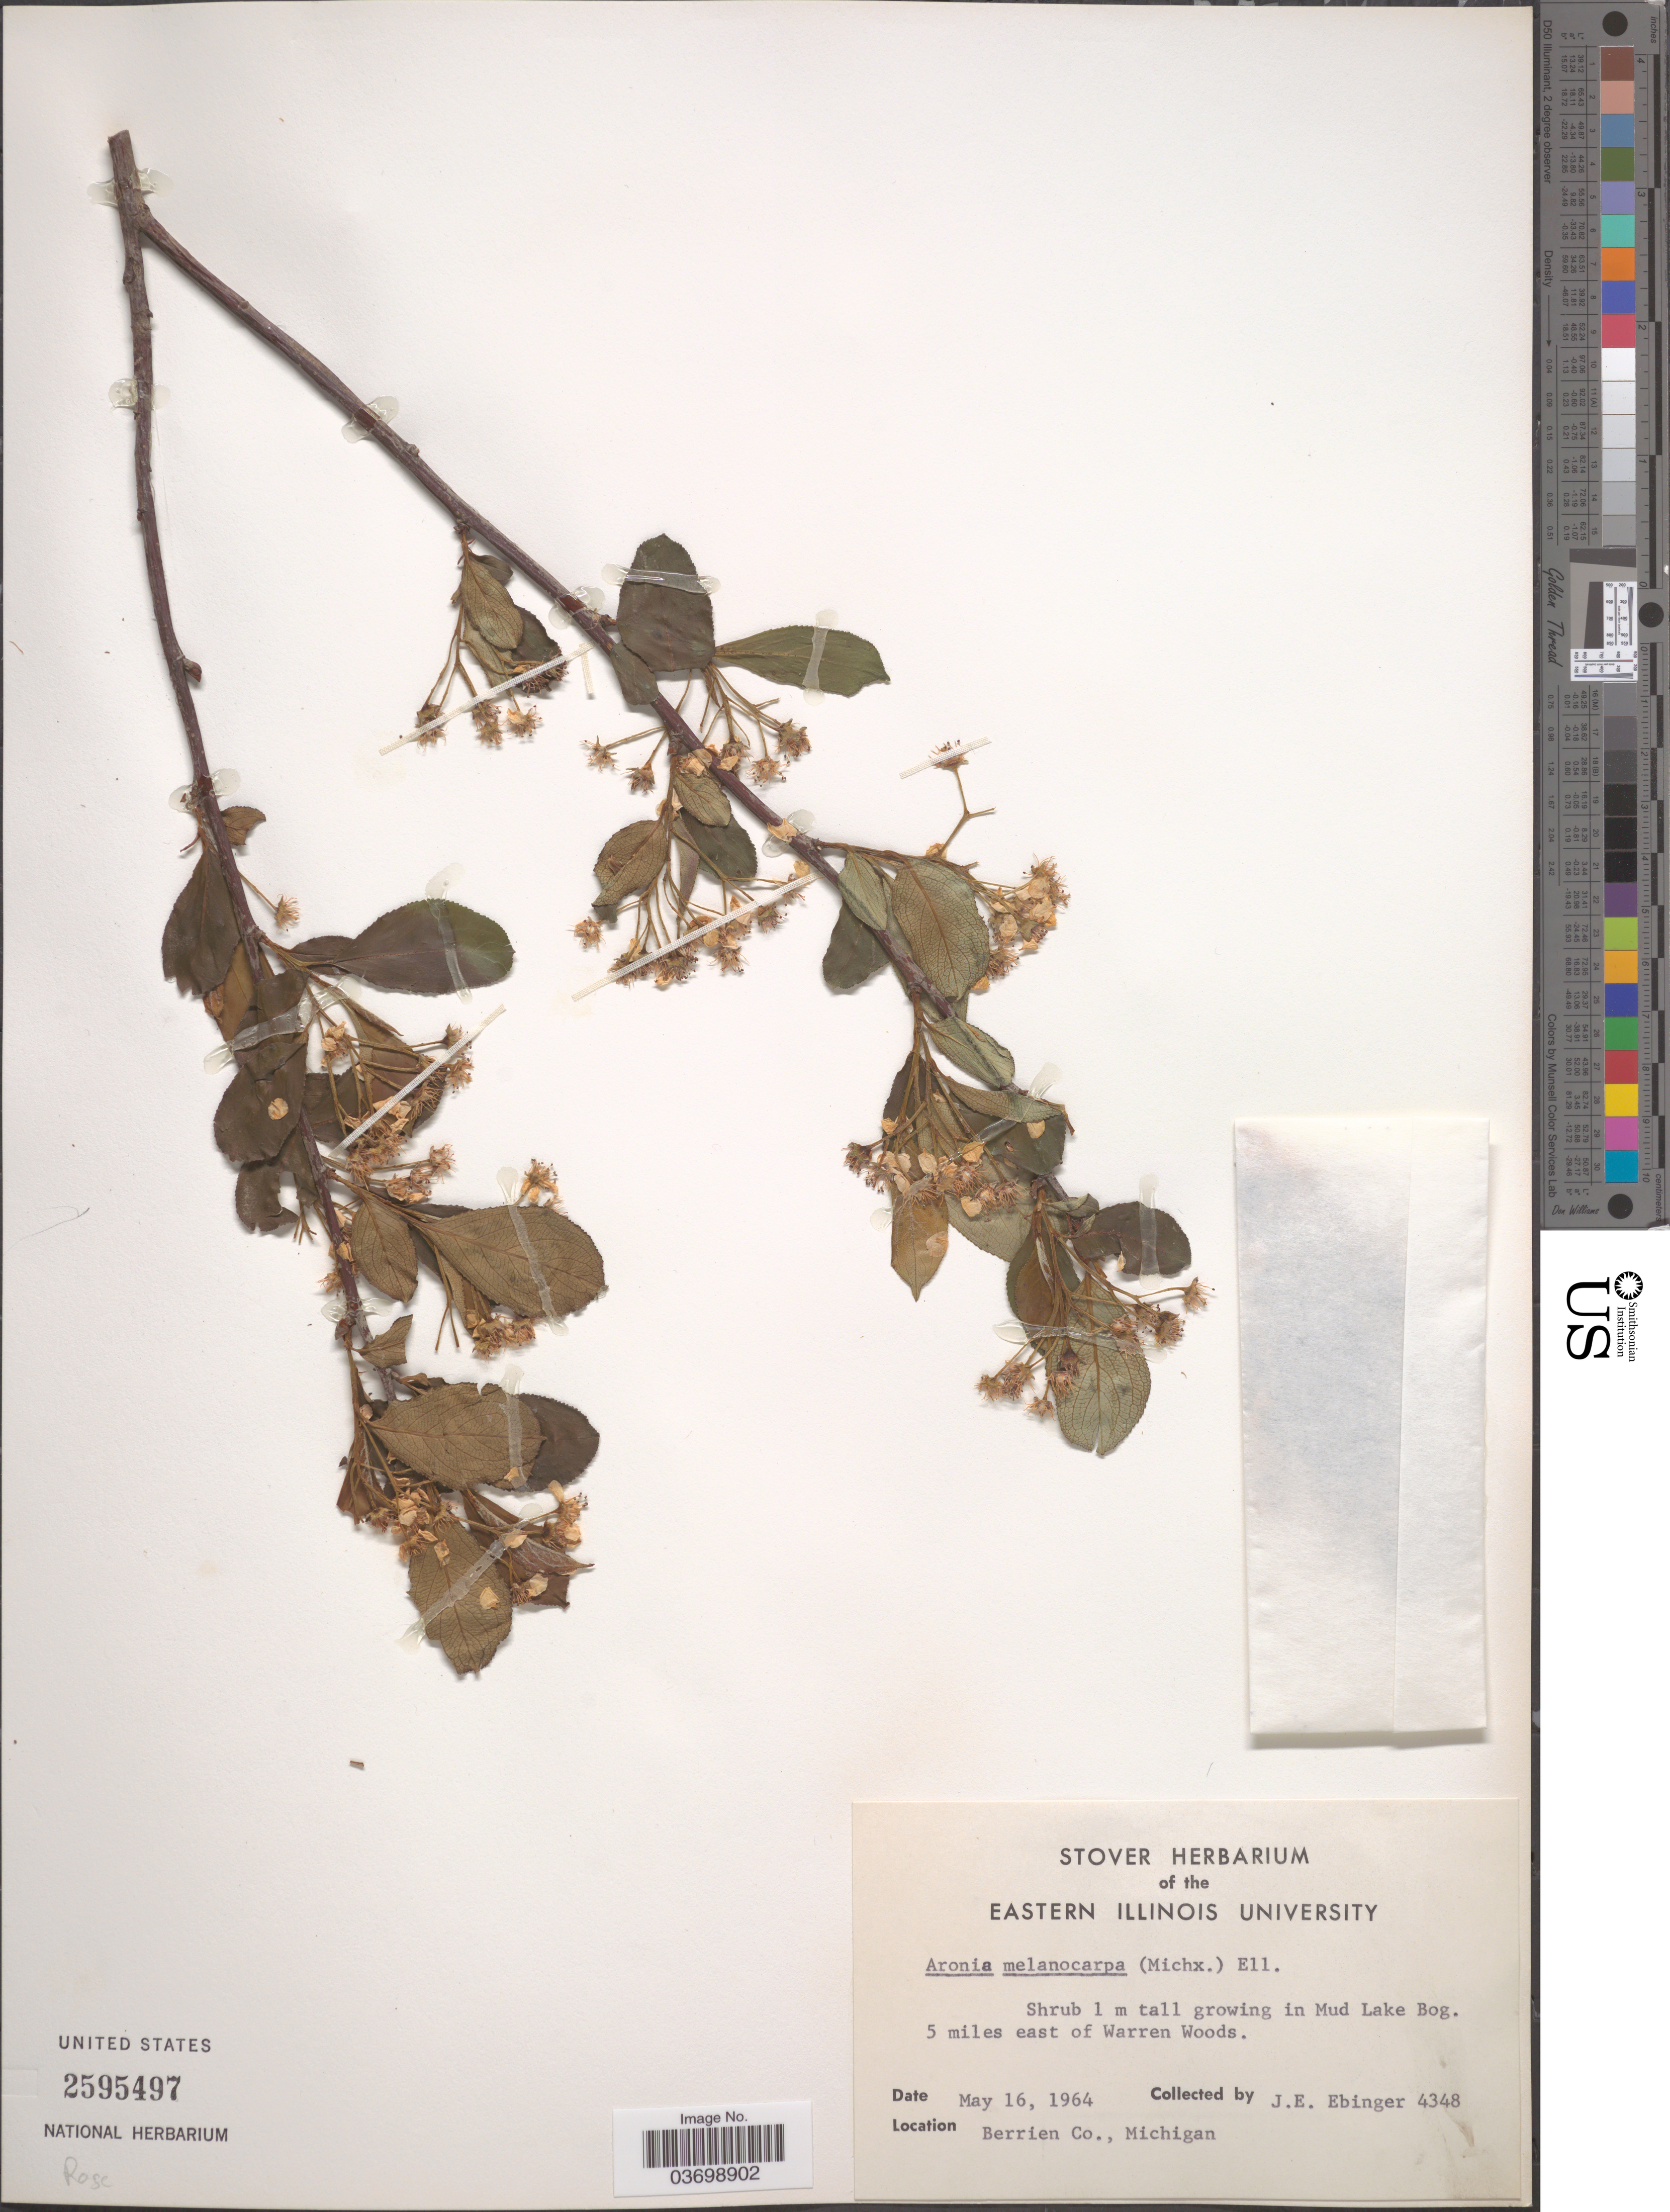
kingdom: Plantae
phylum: Tracheophyta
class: Magnoliopsida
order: Rosales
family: Rosaceae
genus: Aronia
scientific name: Aronia melanocarpa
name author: (Michx.) Elliott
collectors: J. Ebinger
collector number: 4348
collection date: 1964-05-16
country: United States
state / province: Michigan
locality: Mud Lake Bog. 5 miles east of Warren Woods. Berrien Co.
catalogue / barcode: US 2595497